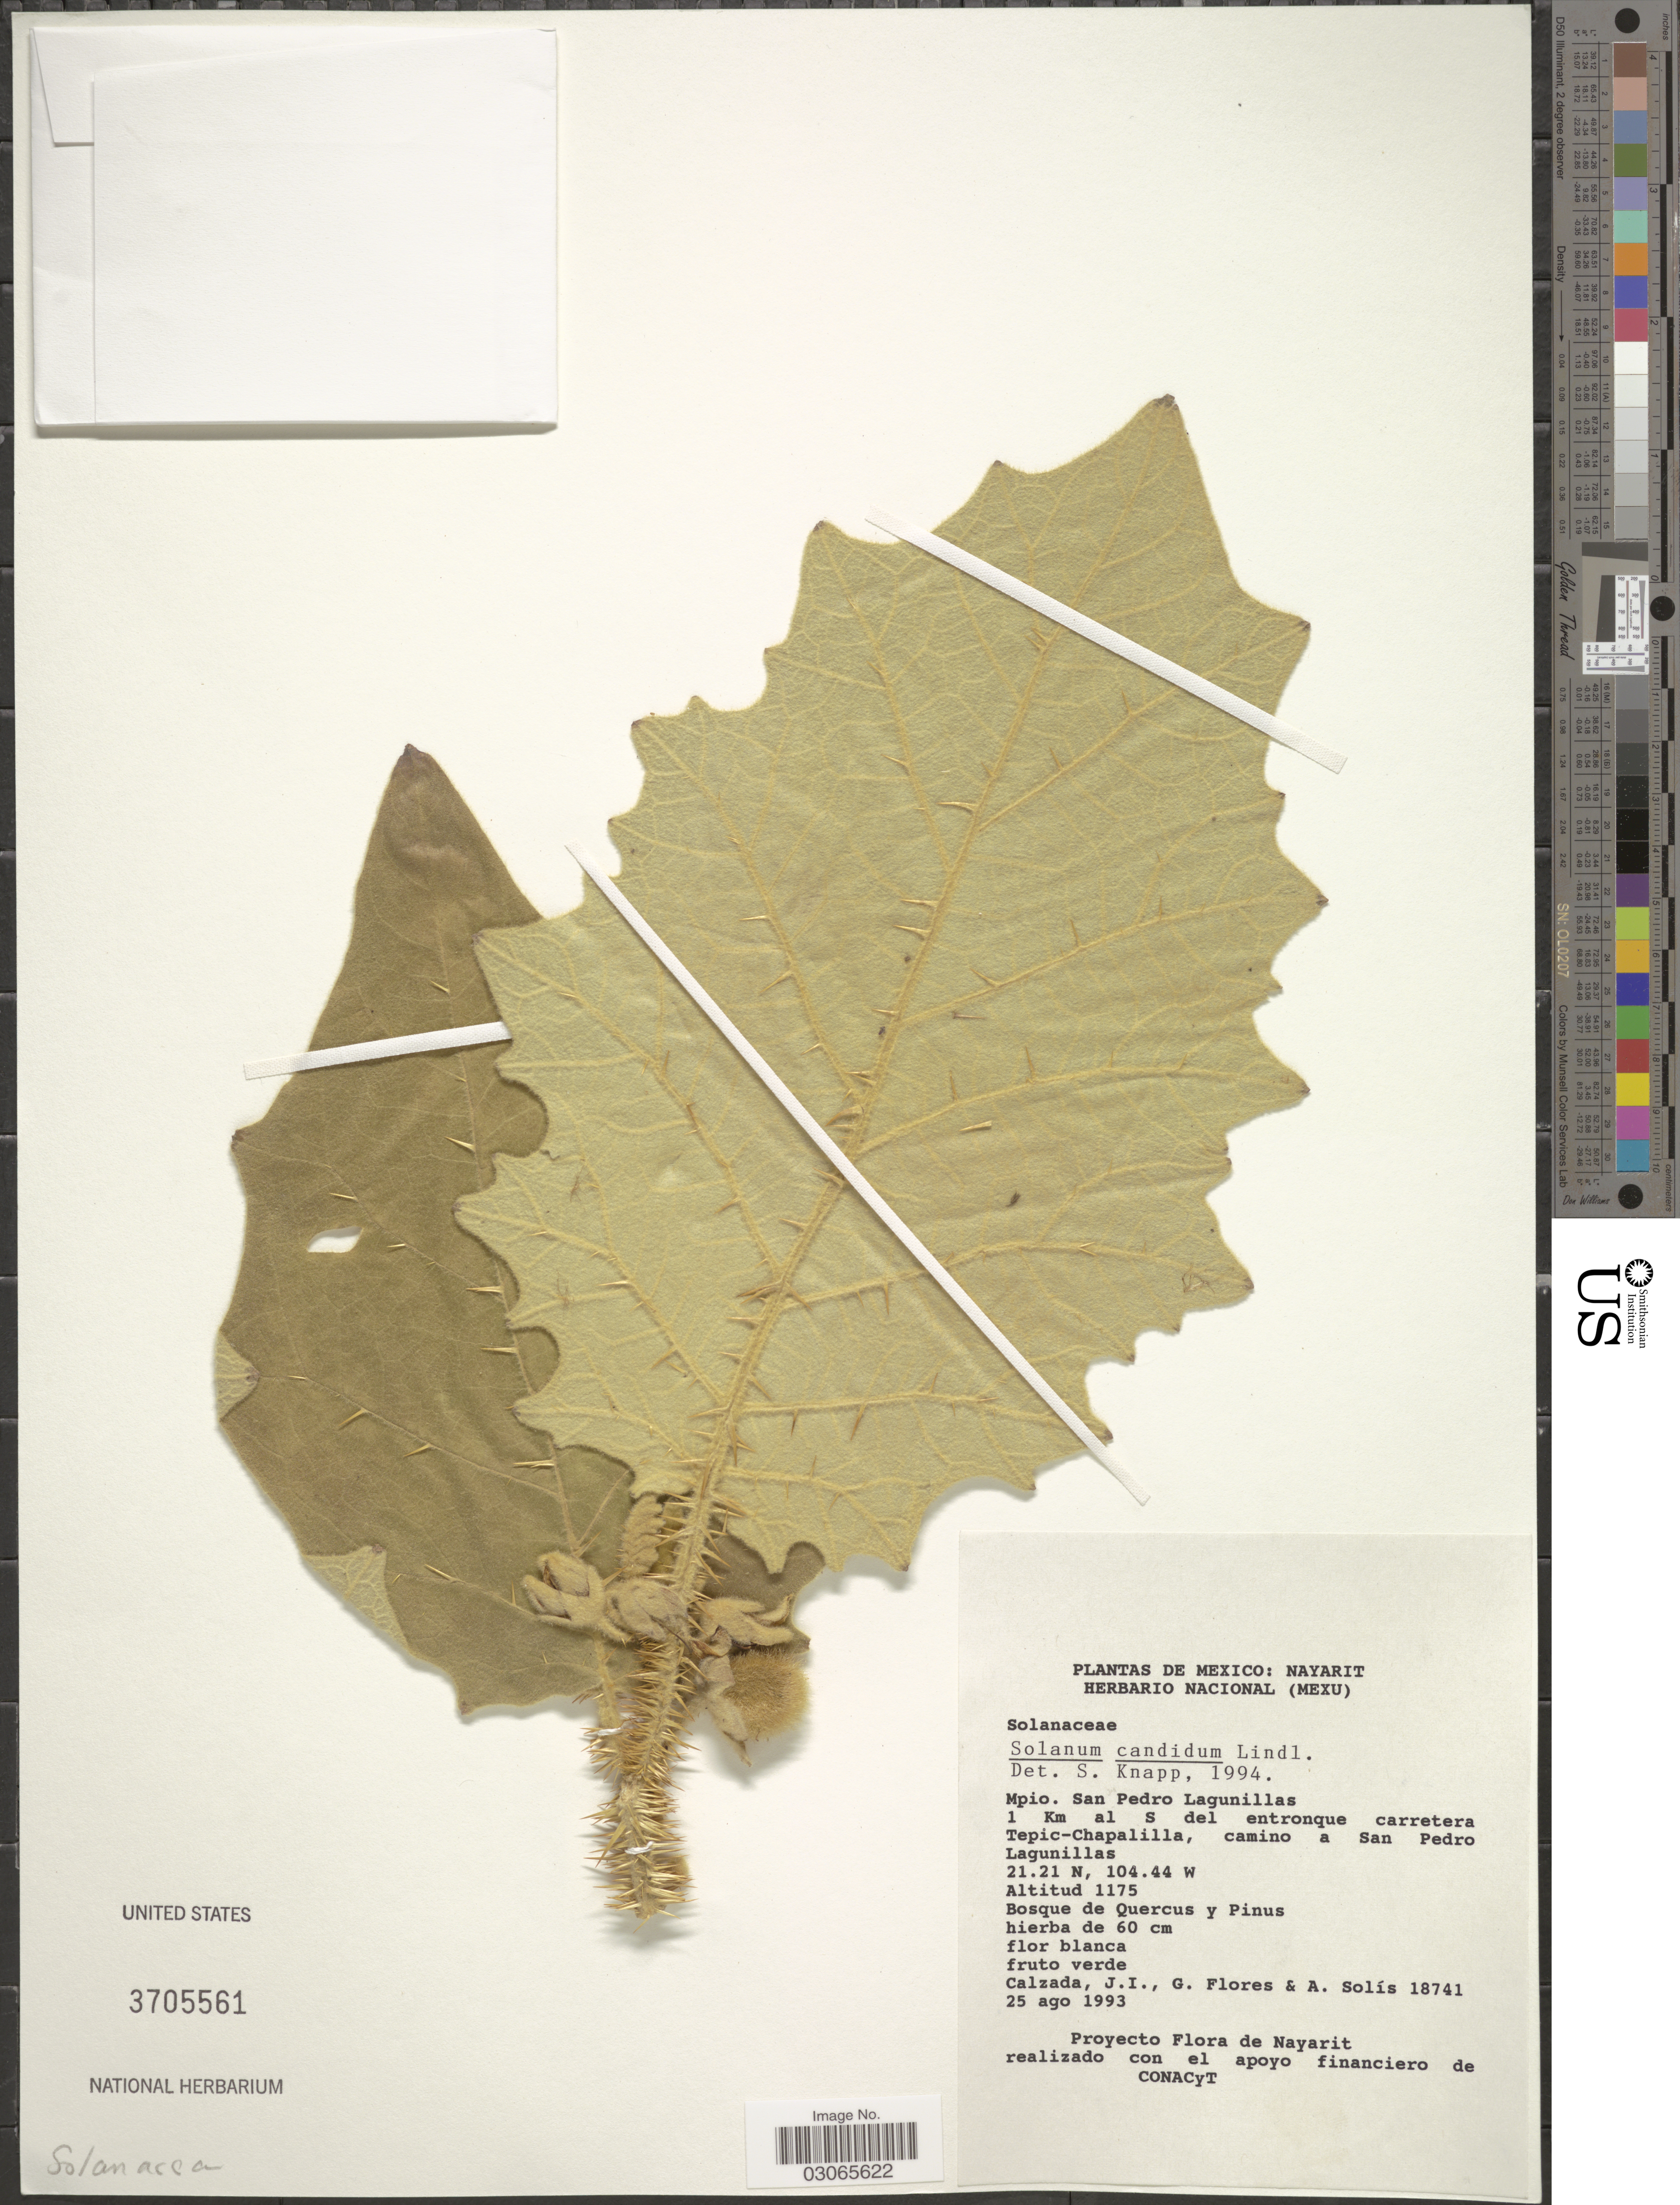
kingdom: Plantae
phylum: Tracheophyta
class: Magnoliopsida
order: Solanales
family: Solanaceae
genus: Solanum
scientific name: Solanum candidum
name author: Lindl.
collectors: J. I. Calzada, G. Flores F. & A. Solis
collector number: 18741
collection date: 1993-08-25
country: Mexico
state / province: Nayarit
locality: Mpio. San Pedro Lagunillas 1 Km al S del entronque carretera Tepic-Chapalilla, camino a San Pedro Lagunillas.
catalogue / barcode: US 3705561